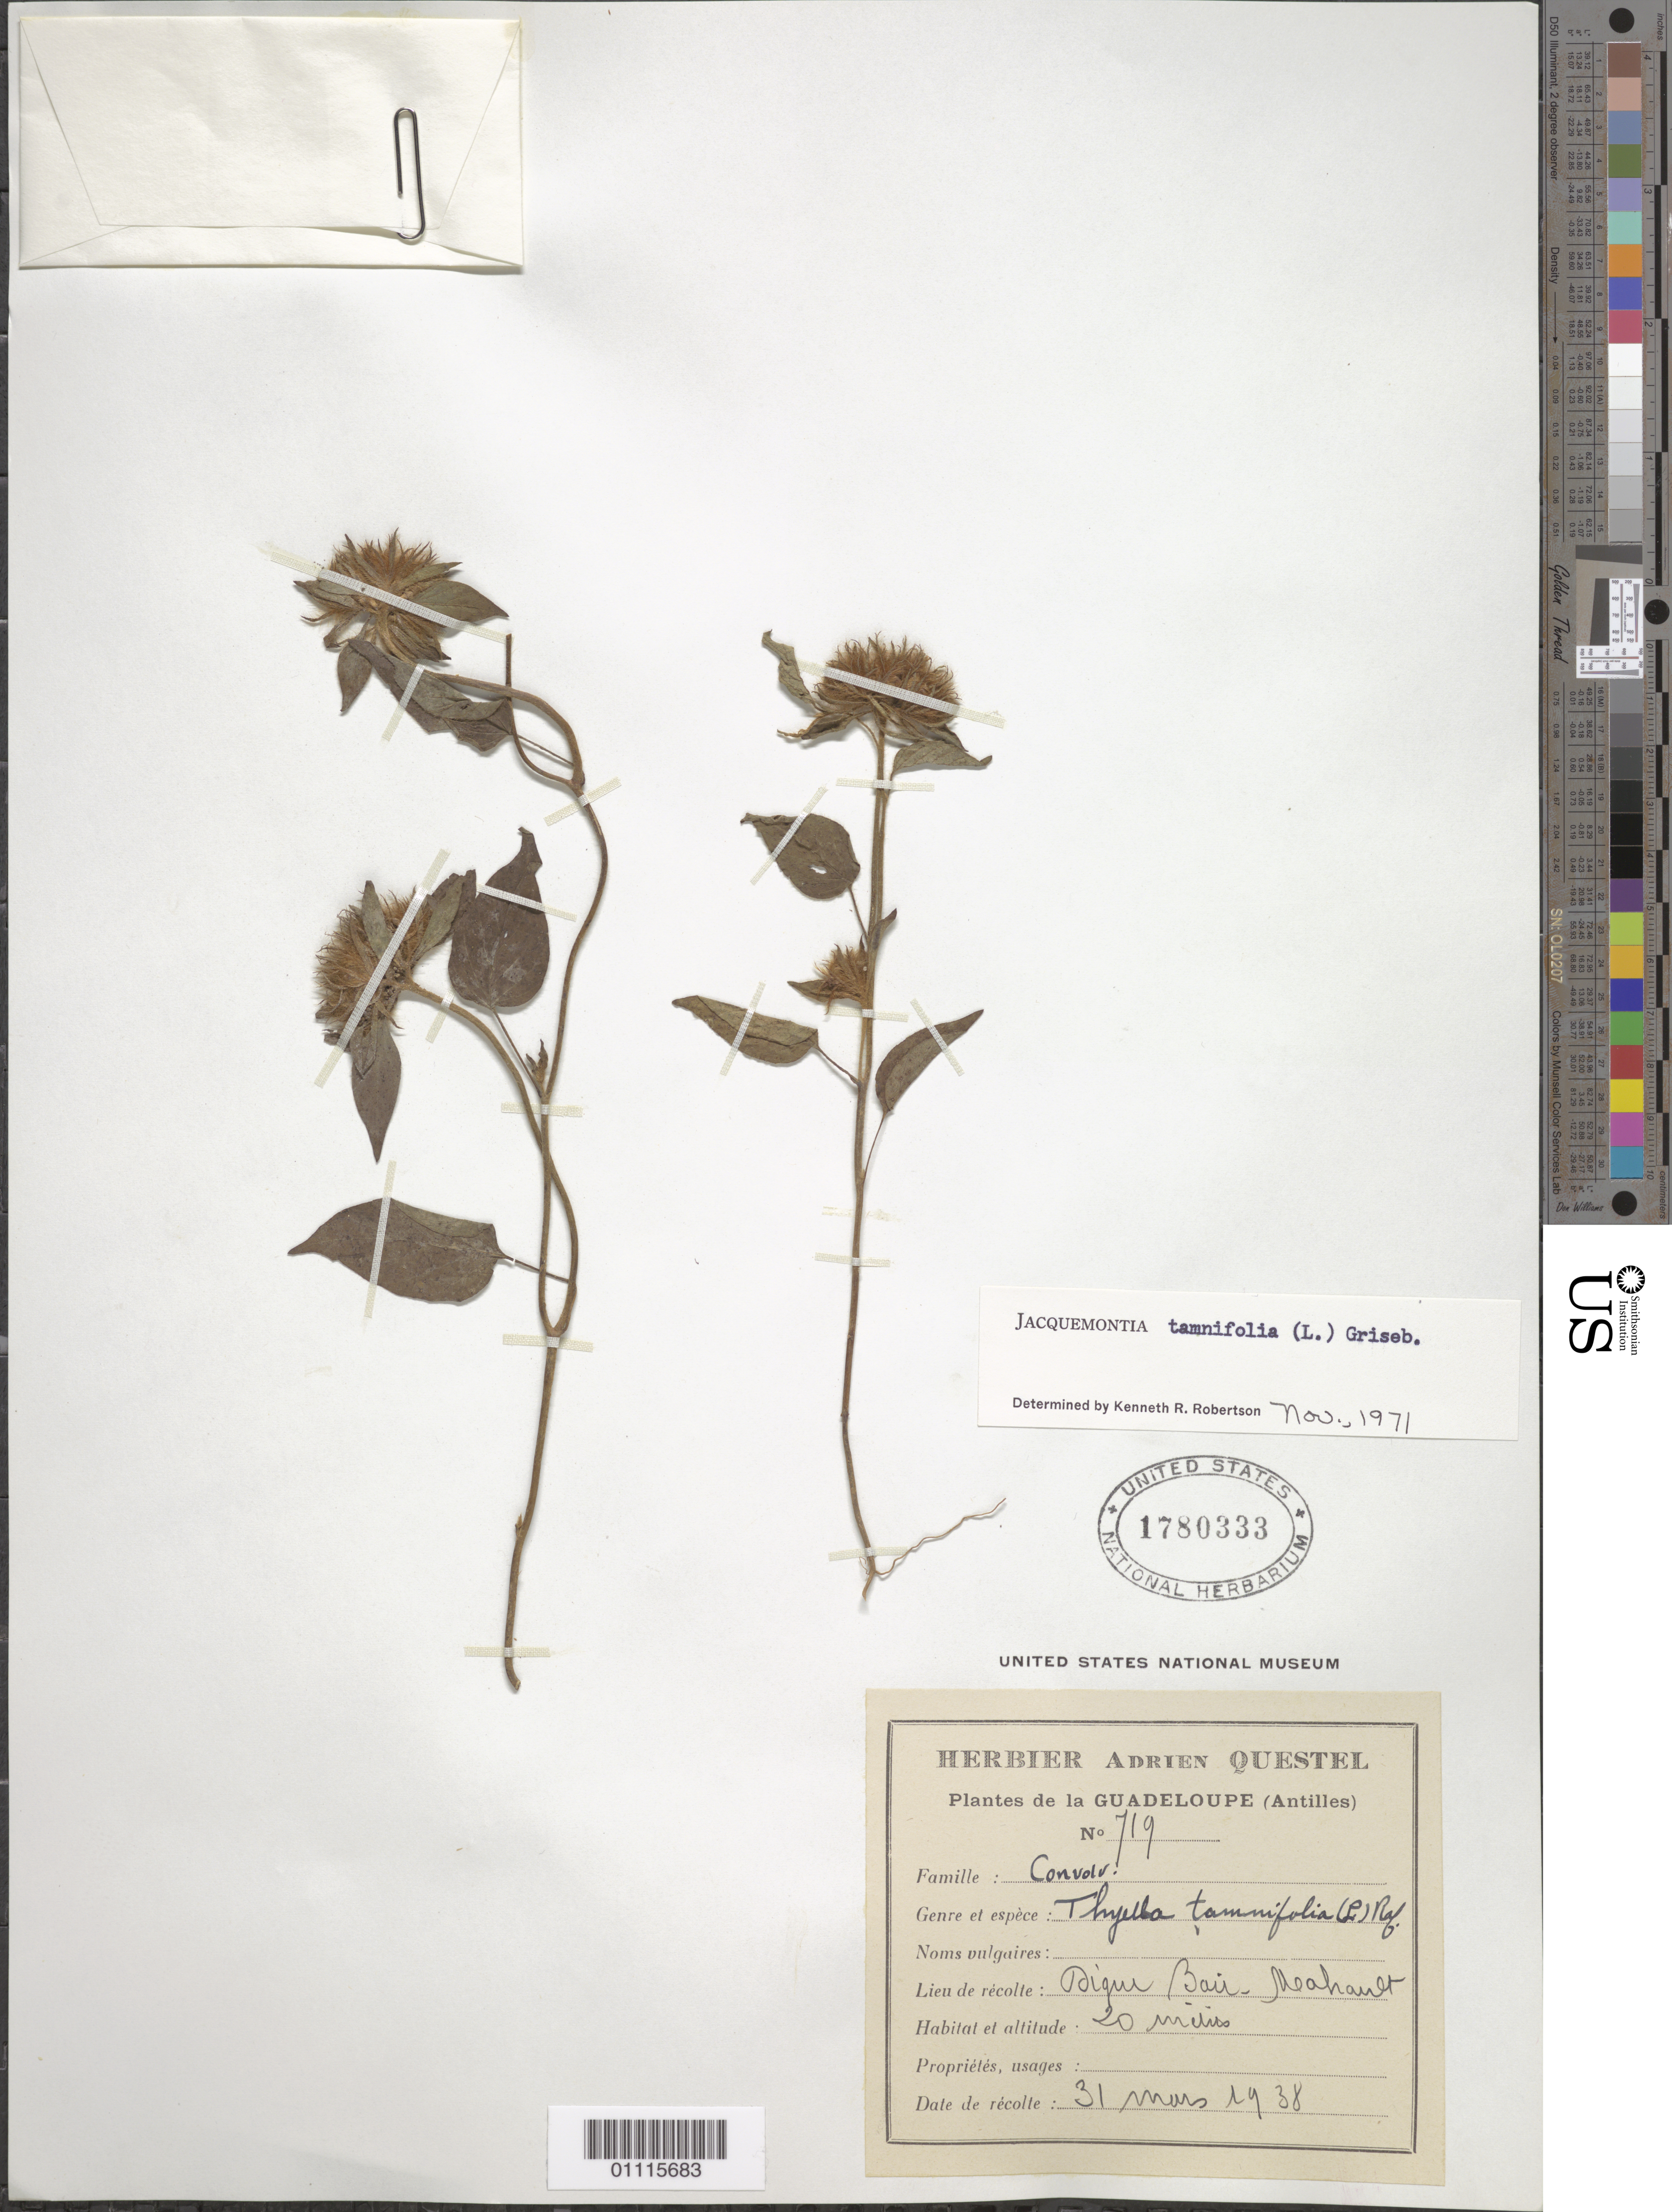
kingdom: Plantae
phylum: Tracheophyta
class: Magnoliopsida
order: Solanales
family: Convolvulaceae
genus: Jacquemontia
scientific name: Jacquemontia tamnifolia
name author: (L.) Griseb.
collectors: A. Questel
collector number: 719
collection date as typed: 31 Mar 1938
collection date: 1938-03-31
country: Guadeloupe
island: Basse Terre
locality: Dique Baie-Mahault.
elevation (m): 20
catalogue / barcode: US 1780333